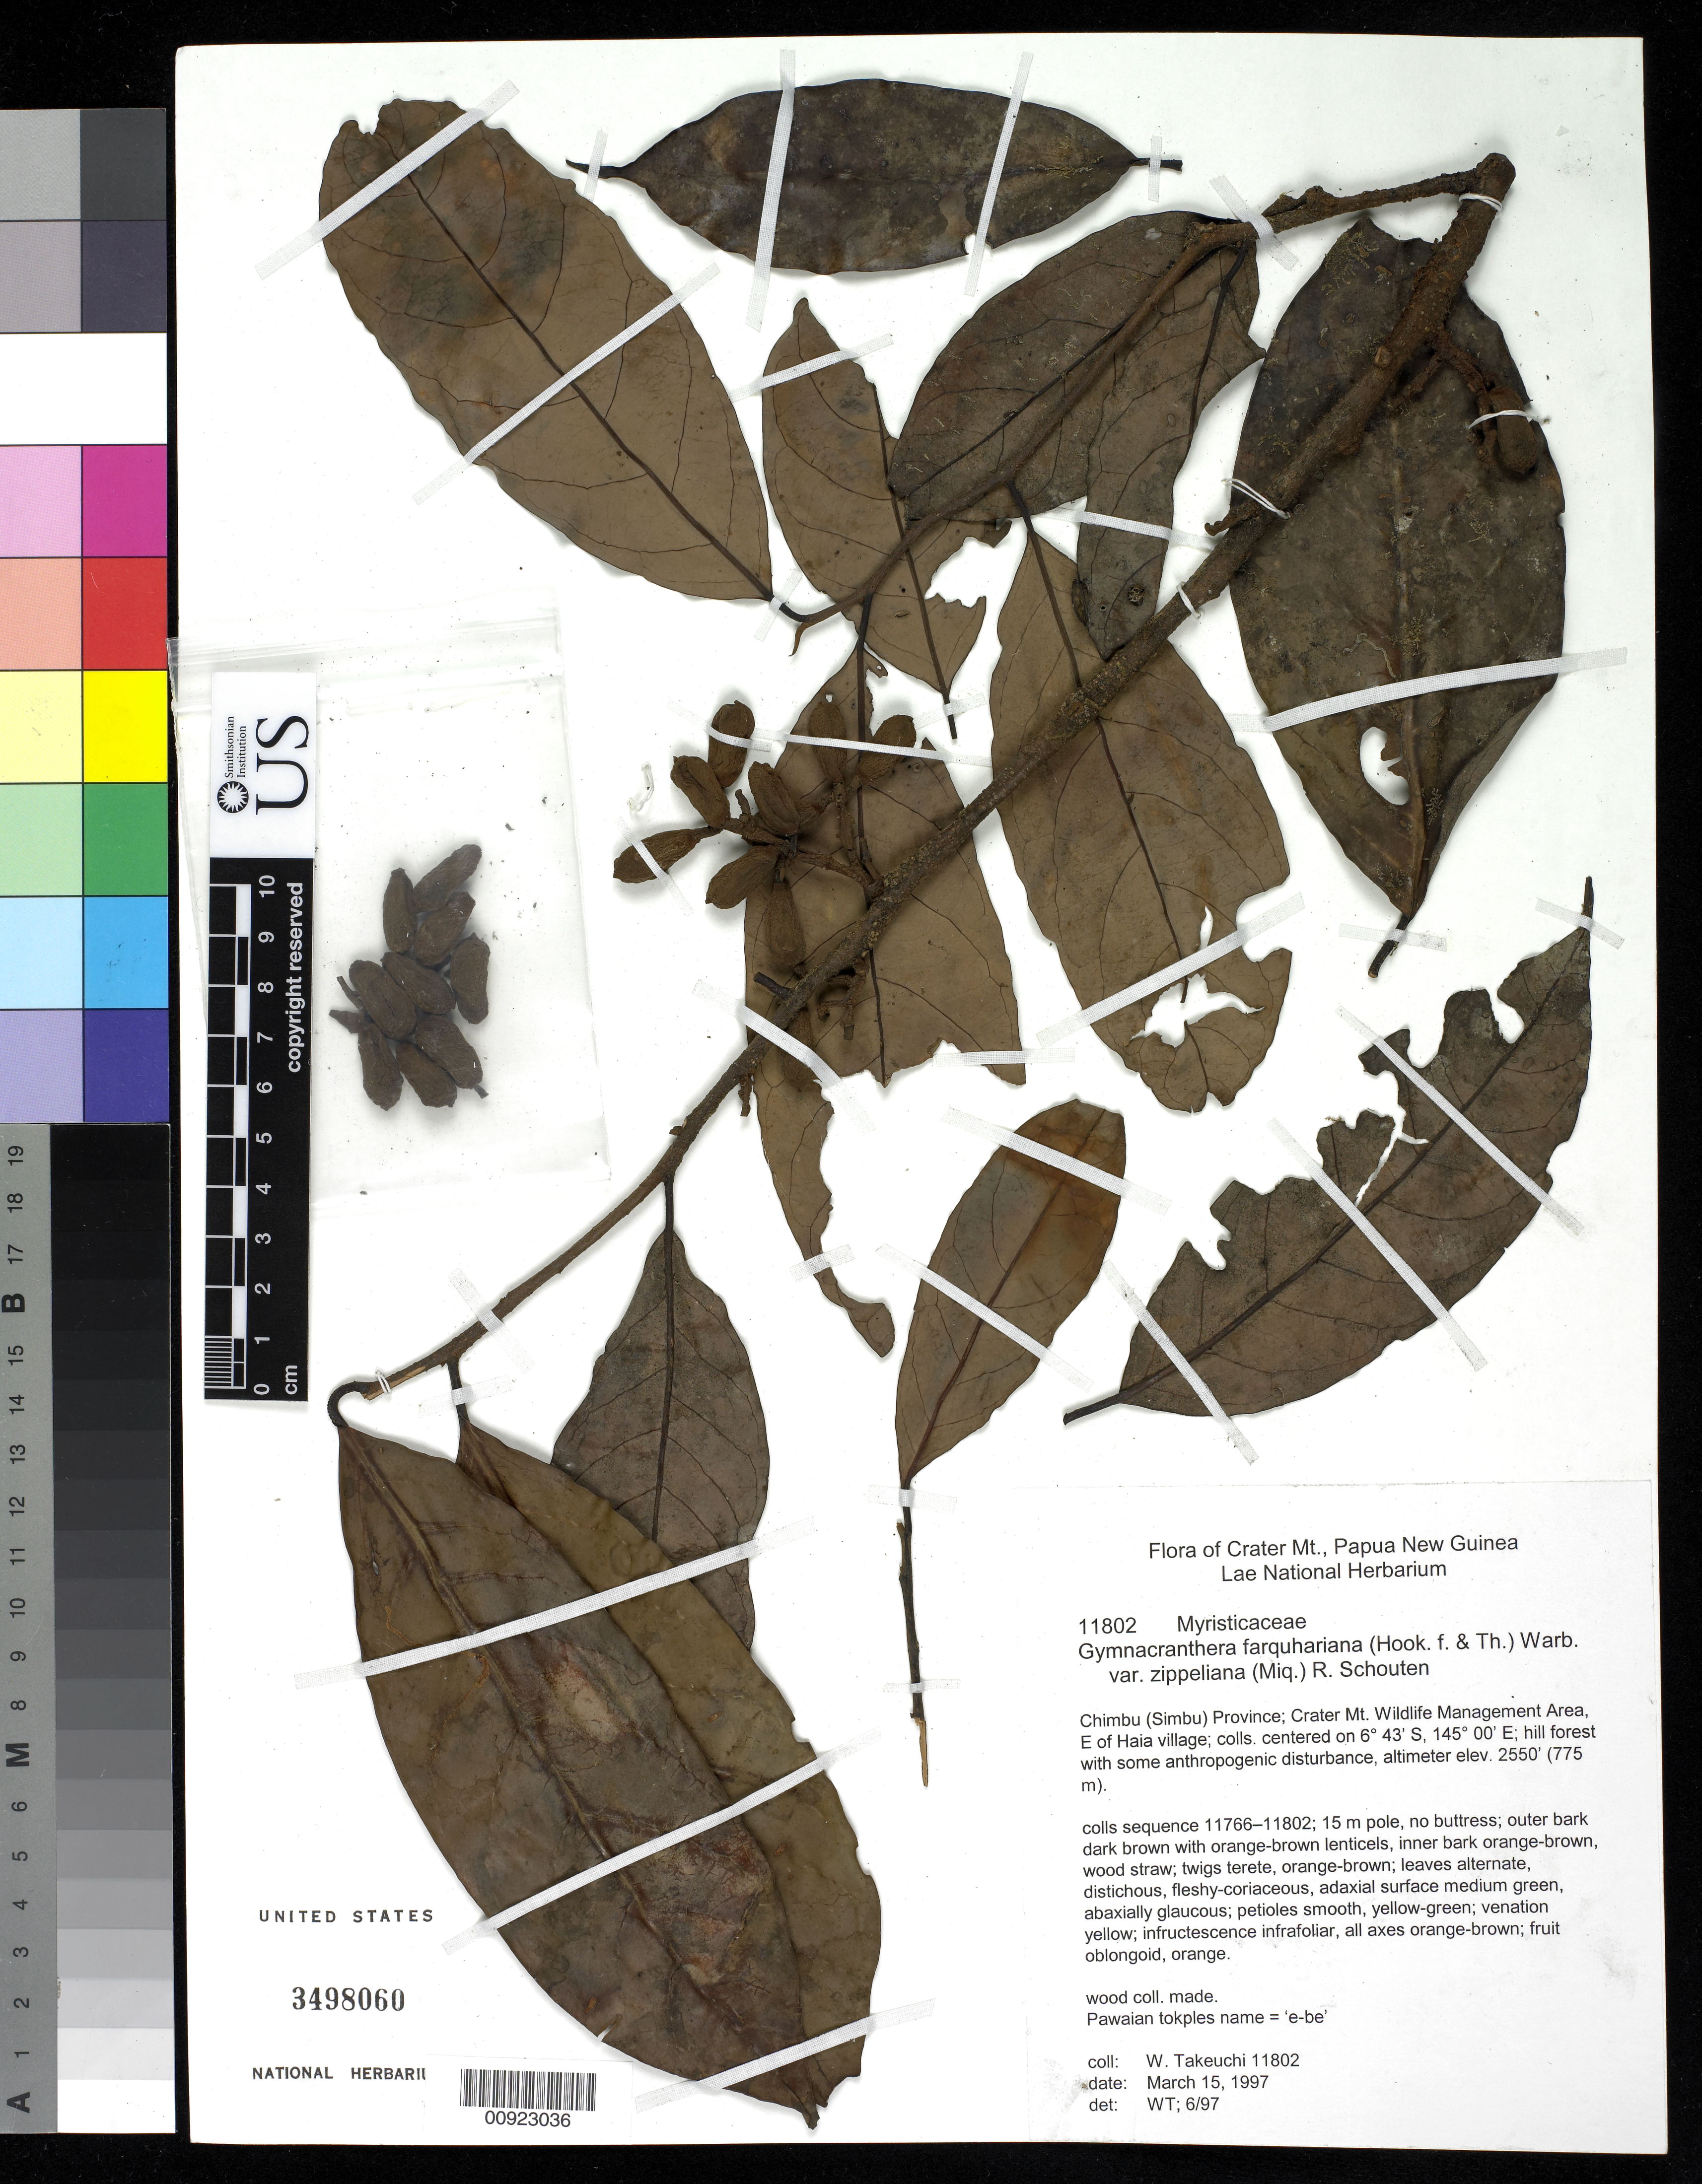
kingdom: Plantae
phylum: Tracheophyta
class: Magnoliopsida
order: Magnoliales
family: Myristicaceae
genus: Gymnacranthera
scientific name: Gymnacranthera farquhariana var. zippeliana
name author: (Miq.) R.T.A. Schouten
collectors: W. N. Takeuchi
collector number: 11802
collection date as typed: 15 Mar 1997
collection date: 1997-03-15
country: Papua New Guinea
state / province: Chimbu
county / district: Goroka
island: New Guinea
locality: Crater Mt. Wildlife Management Area, E. of Haia village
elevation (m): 686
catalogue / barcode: US 3498060